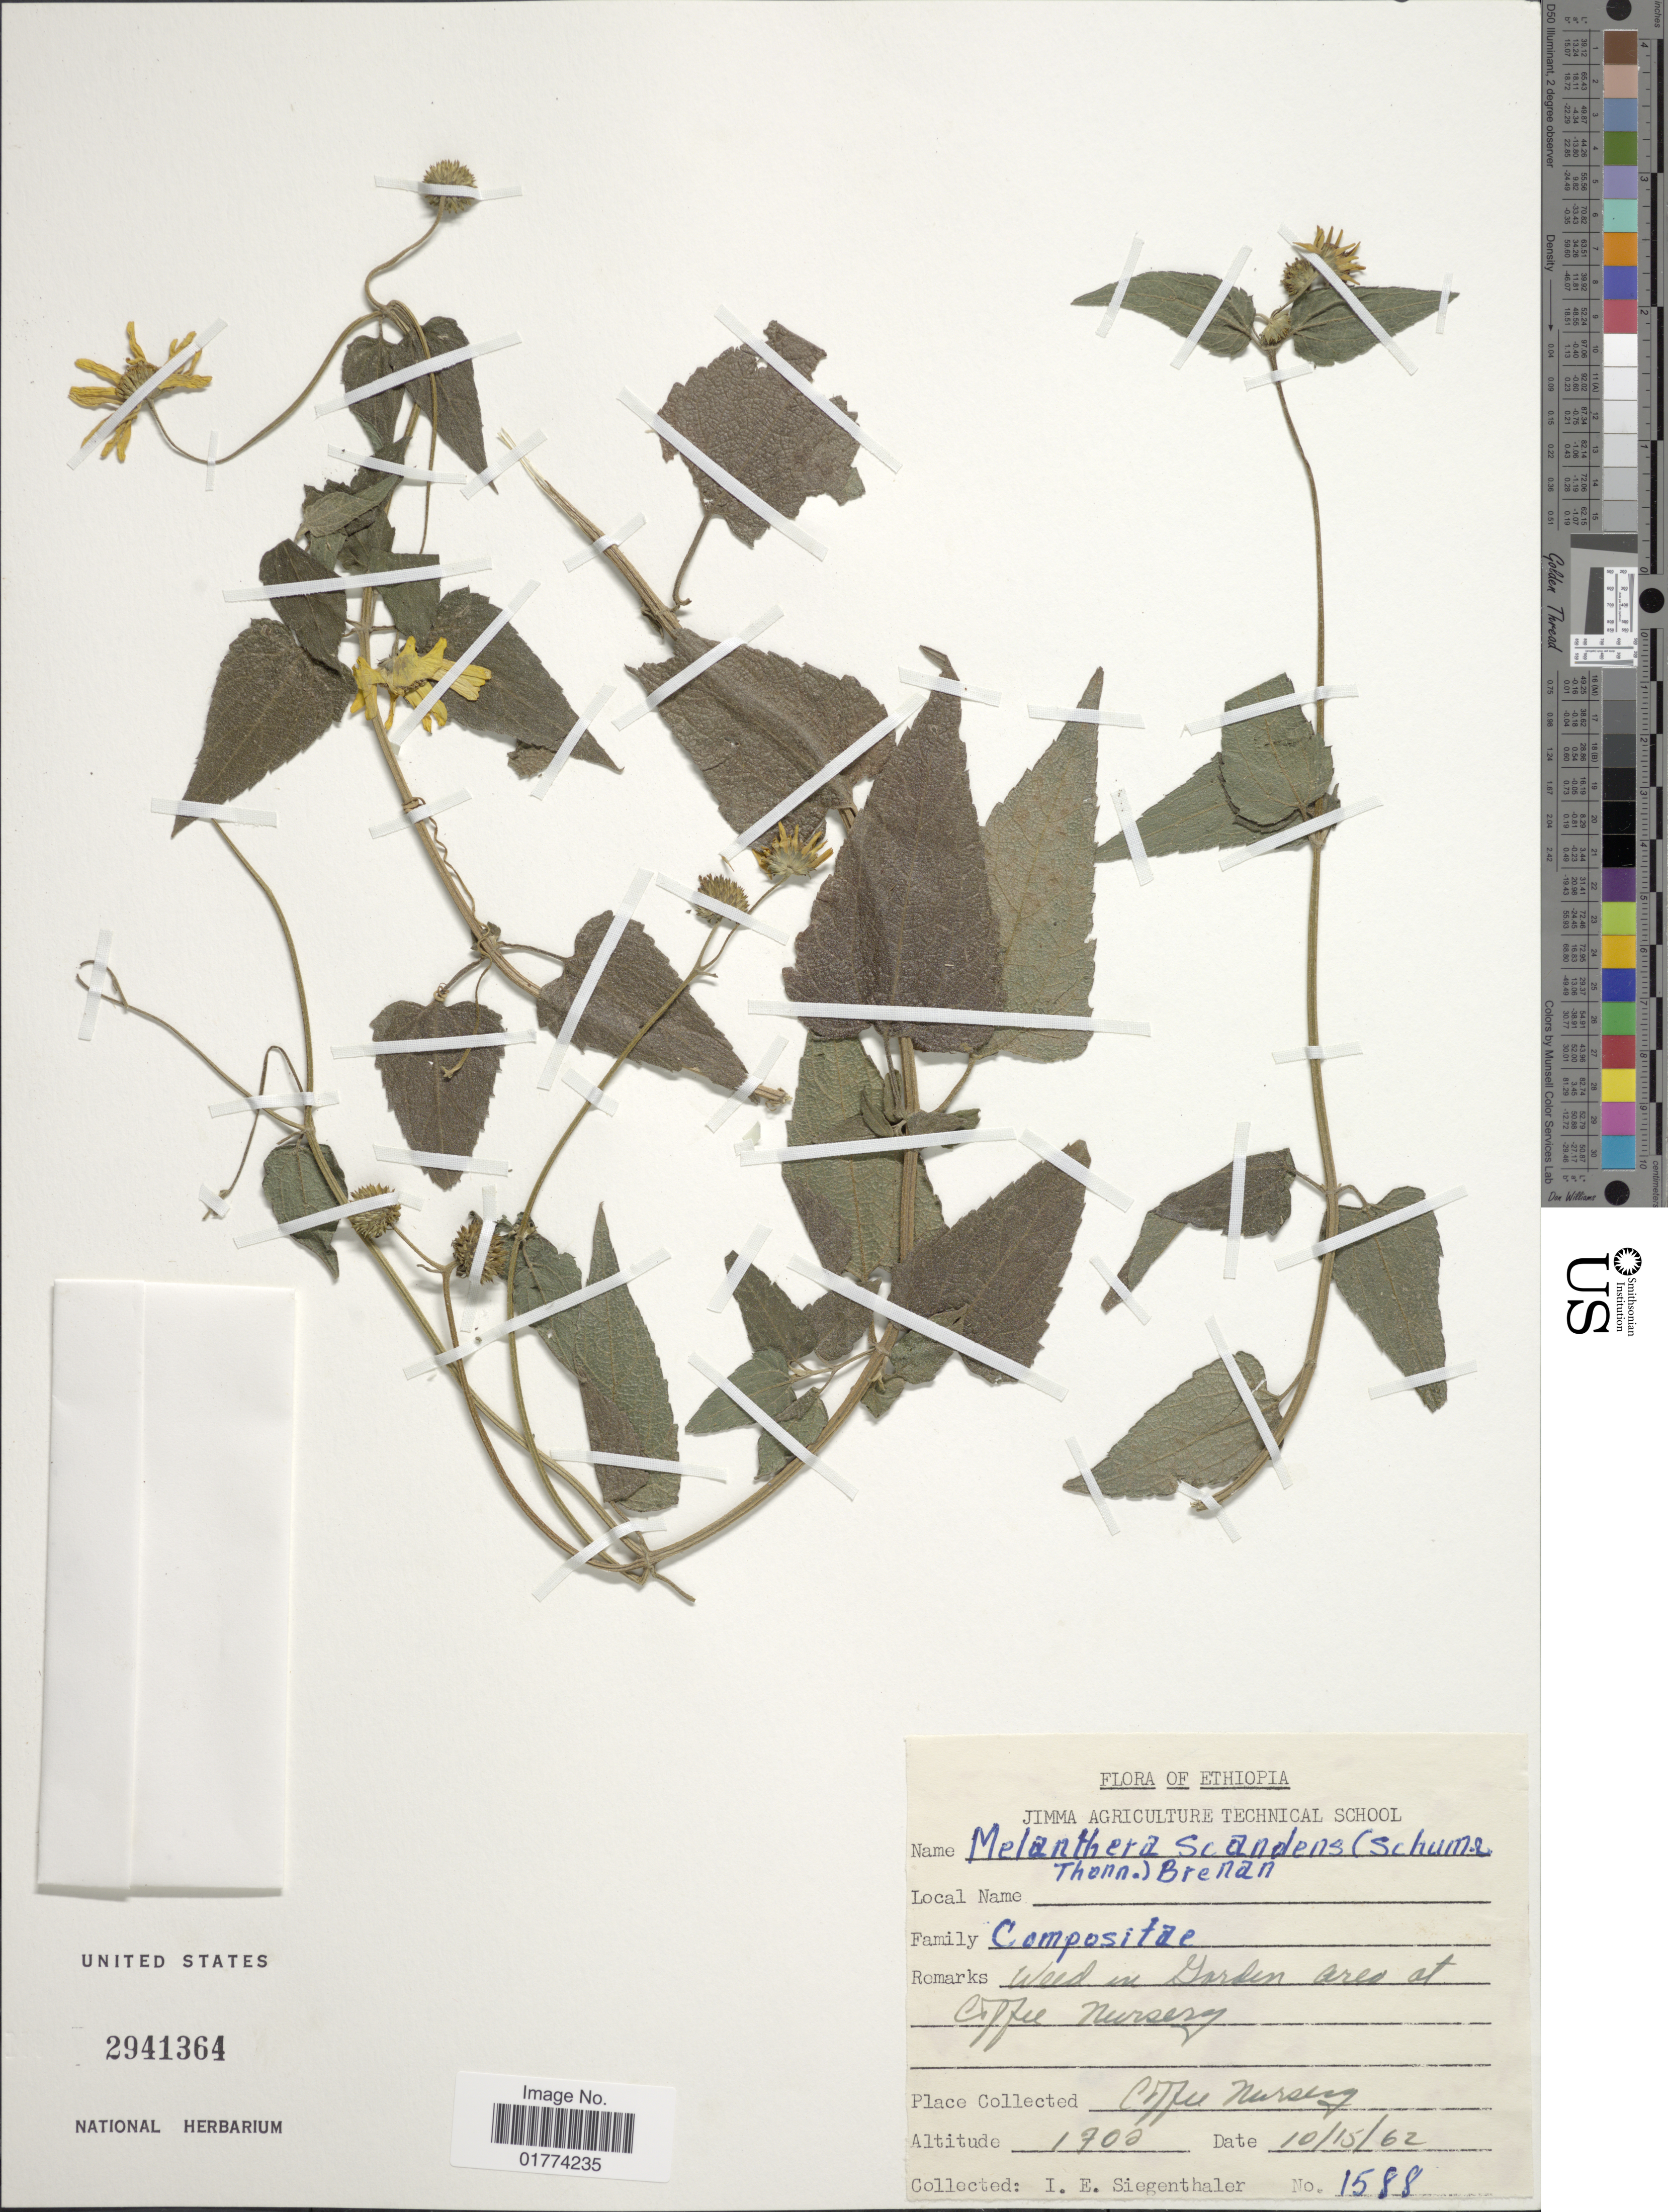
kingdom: Plantae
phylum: Tracheophyta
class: Magnoliopsida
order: Asterales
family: Asteraceae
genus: Melanthera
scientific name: Melanthera scandens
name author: (Schumach. & Thonn.) Brenan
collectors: I. Siegenthaler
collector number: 1588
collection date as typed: Transcribed d/m/y: 15/10/62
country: Ethiopia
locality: Coffee Nursery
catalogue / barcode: US 2941364